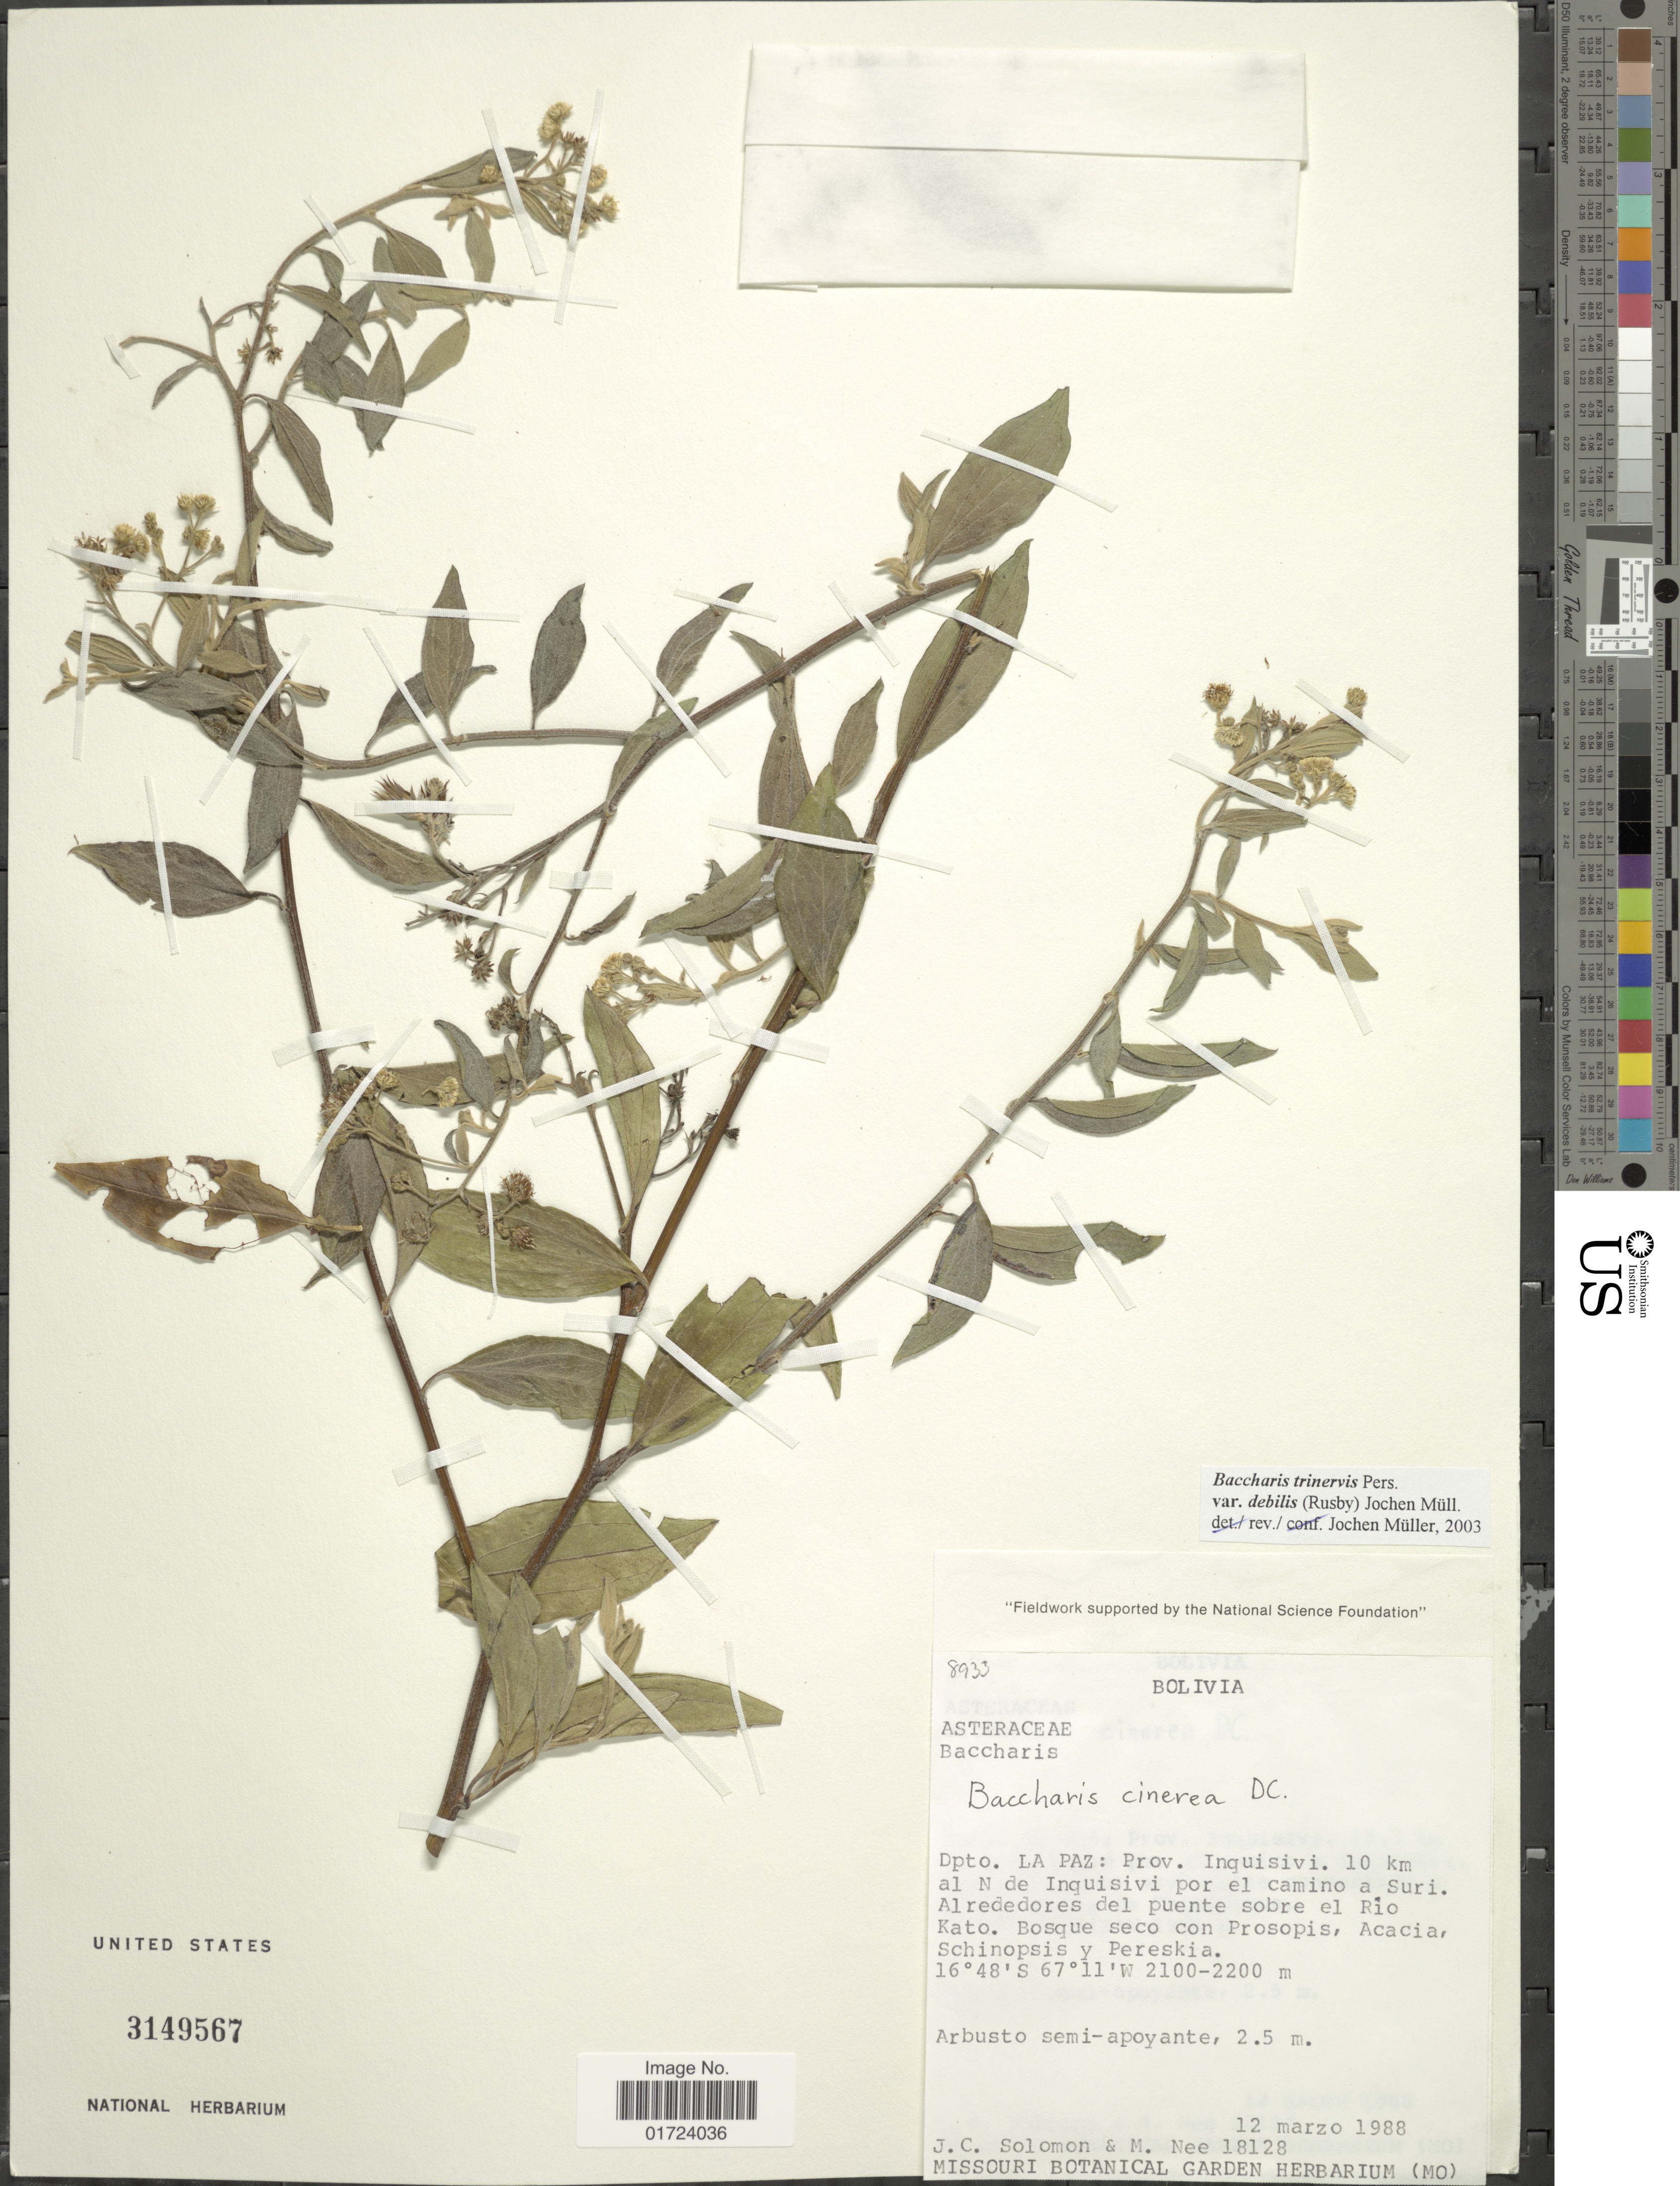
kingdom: Plantae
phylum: Tracheophyta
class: Magnoliopsida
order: Asterales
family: Asteraceae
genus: Baccharis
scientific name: Baccharis trinervis var. rhexioides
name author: (Kunth) Baker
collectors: J. C. Solomon & M. Nee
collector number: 18128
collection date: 1988-03-12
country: Bolivia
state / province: La Paz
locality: Dpto. La Paz: Prov. Inquisivi.10 km al N de Inquisivi por el camino a Suri. Alrededores del puente sobre el Rio Kato.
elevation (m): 2100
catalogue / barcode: US 3149567